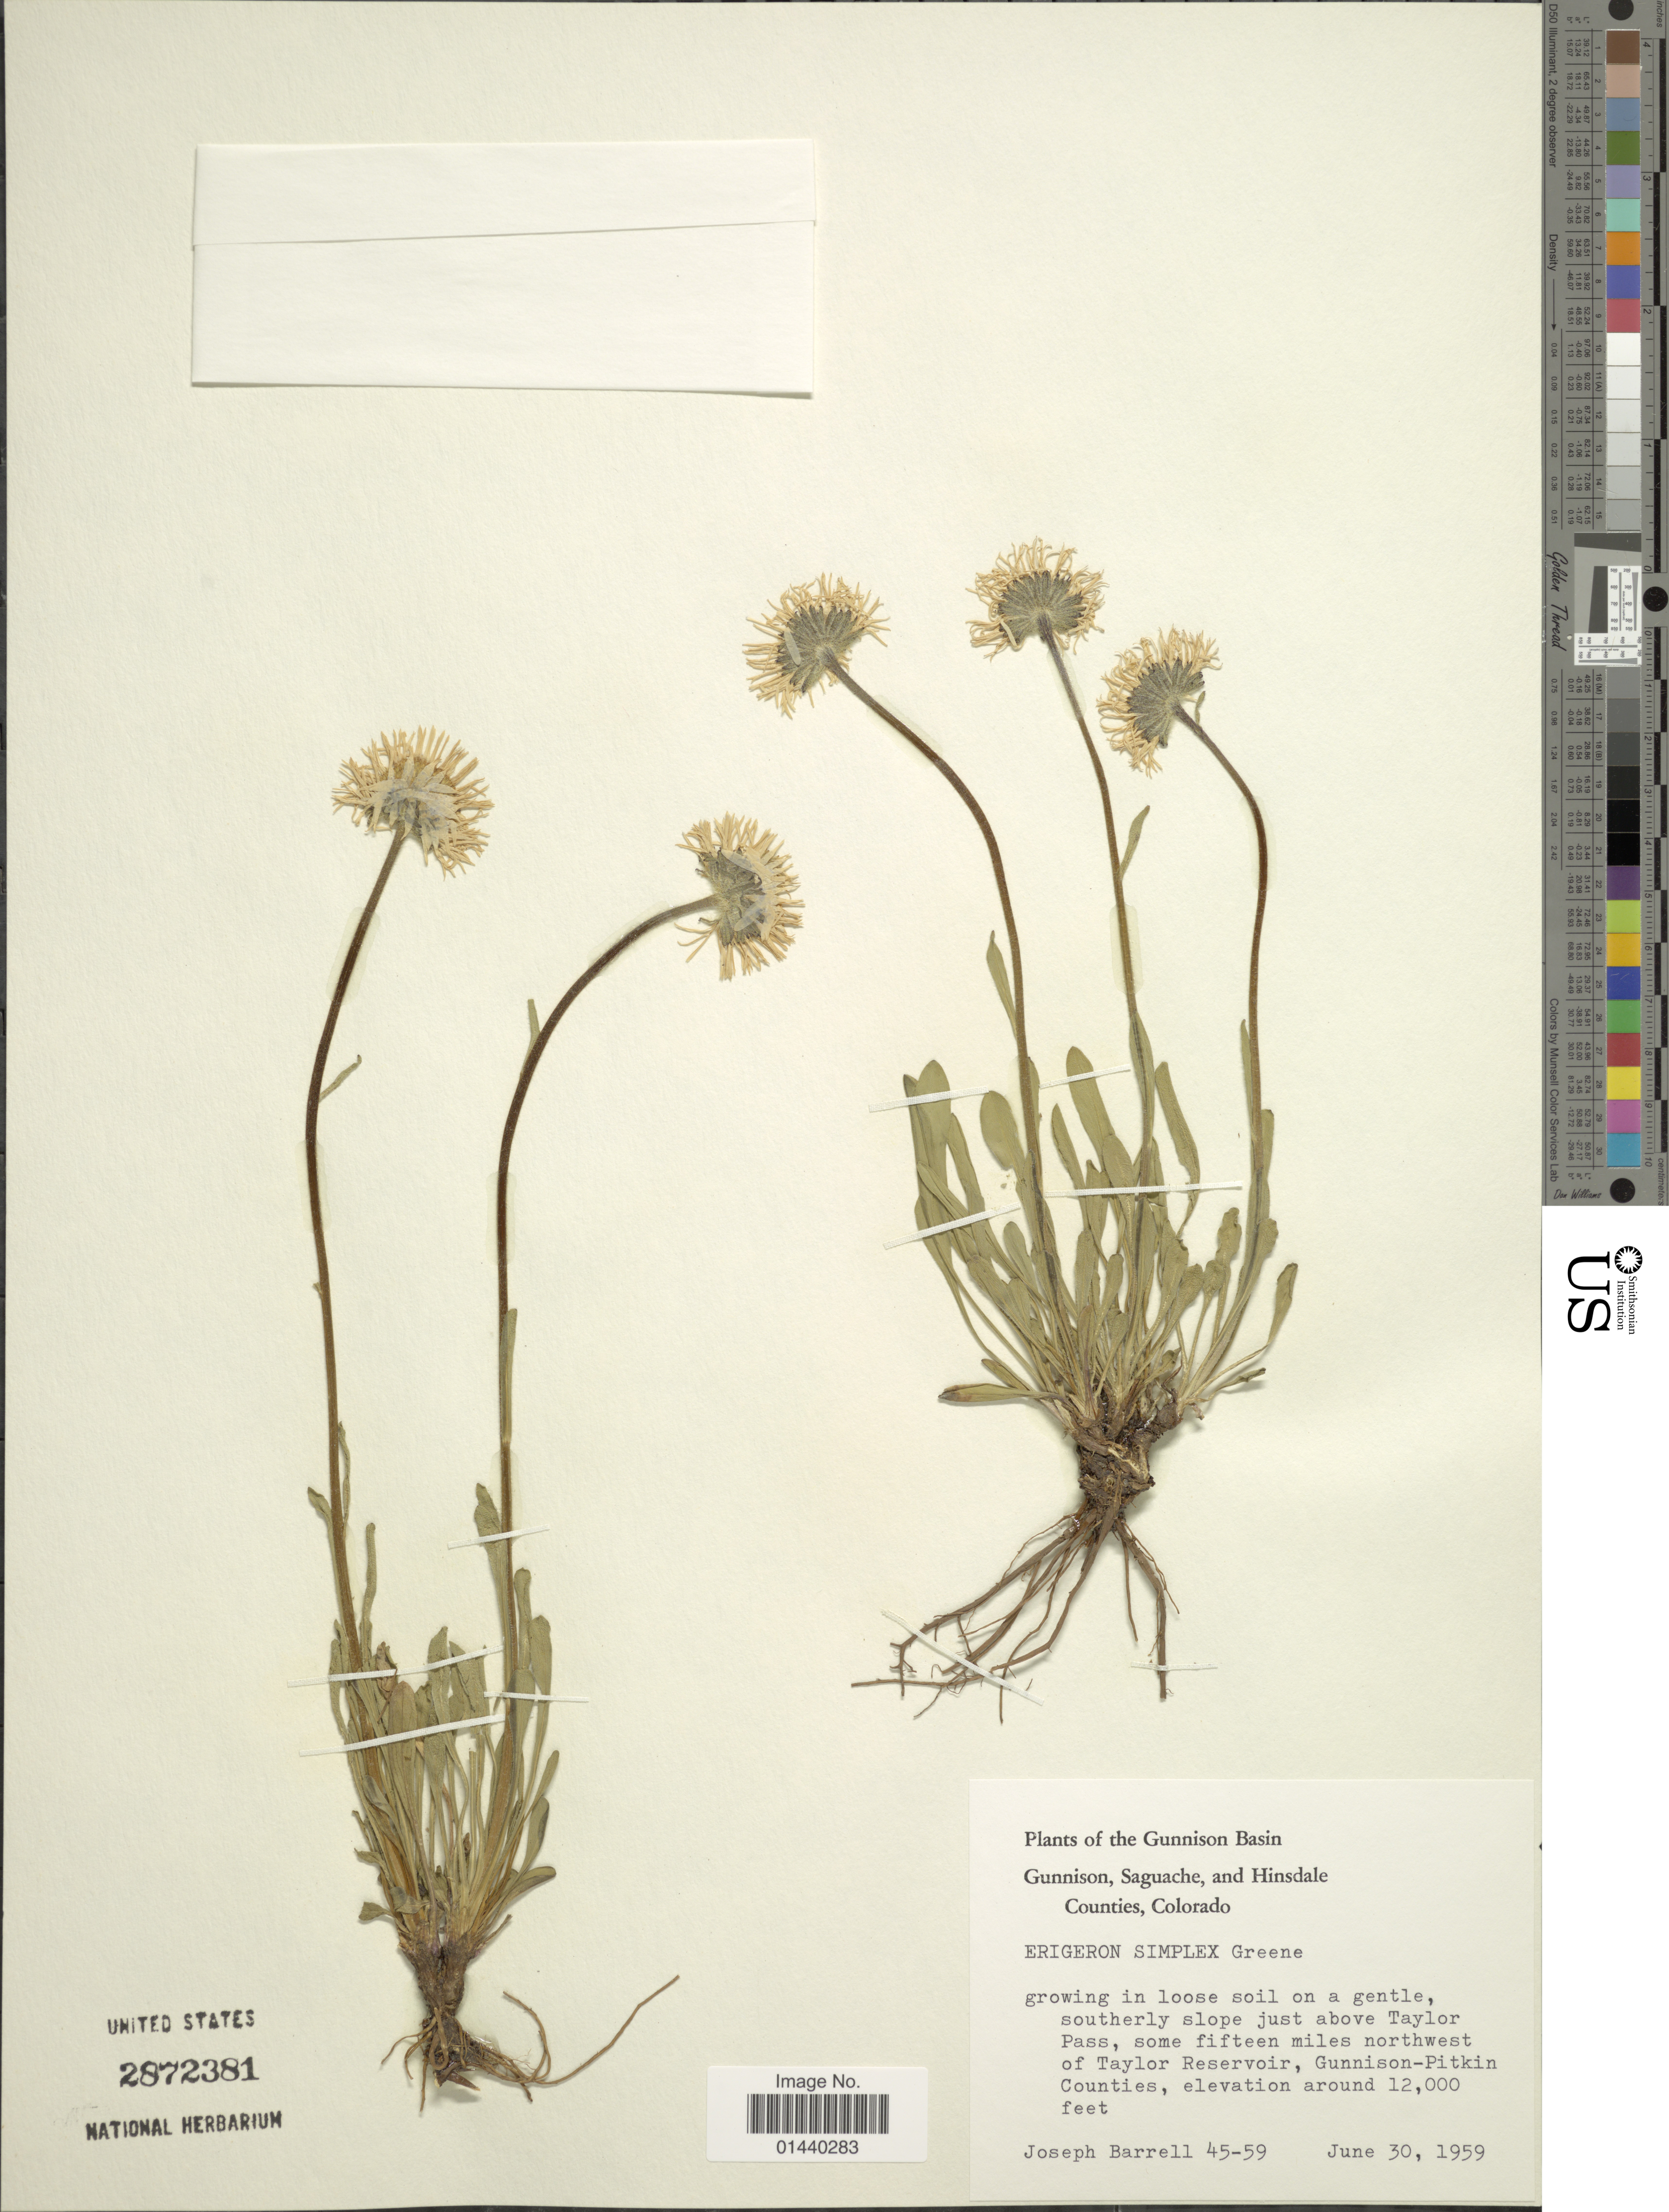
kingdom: Plantae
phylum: Tracheophyta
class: Magnoliopsida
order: Asterales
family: Asteraceae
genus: Erigeron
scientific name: Erigeron simplex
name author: Greene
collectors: J. Barrell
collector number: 45-59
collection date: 1959-06-30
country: United States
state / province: Colorado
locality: The Gunnison Basin. Gunnison, Saguache, and Hinsdale Counties. Southerly slope just above Taylor Pass, some fifteen miles northwest of Taylor Reservoir, Gunnison-Pitkin Counties.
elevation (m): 3658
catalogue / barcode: US 2872381